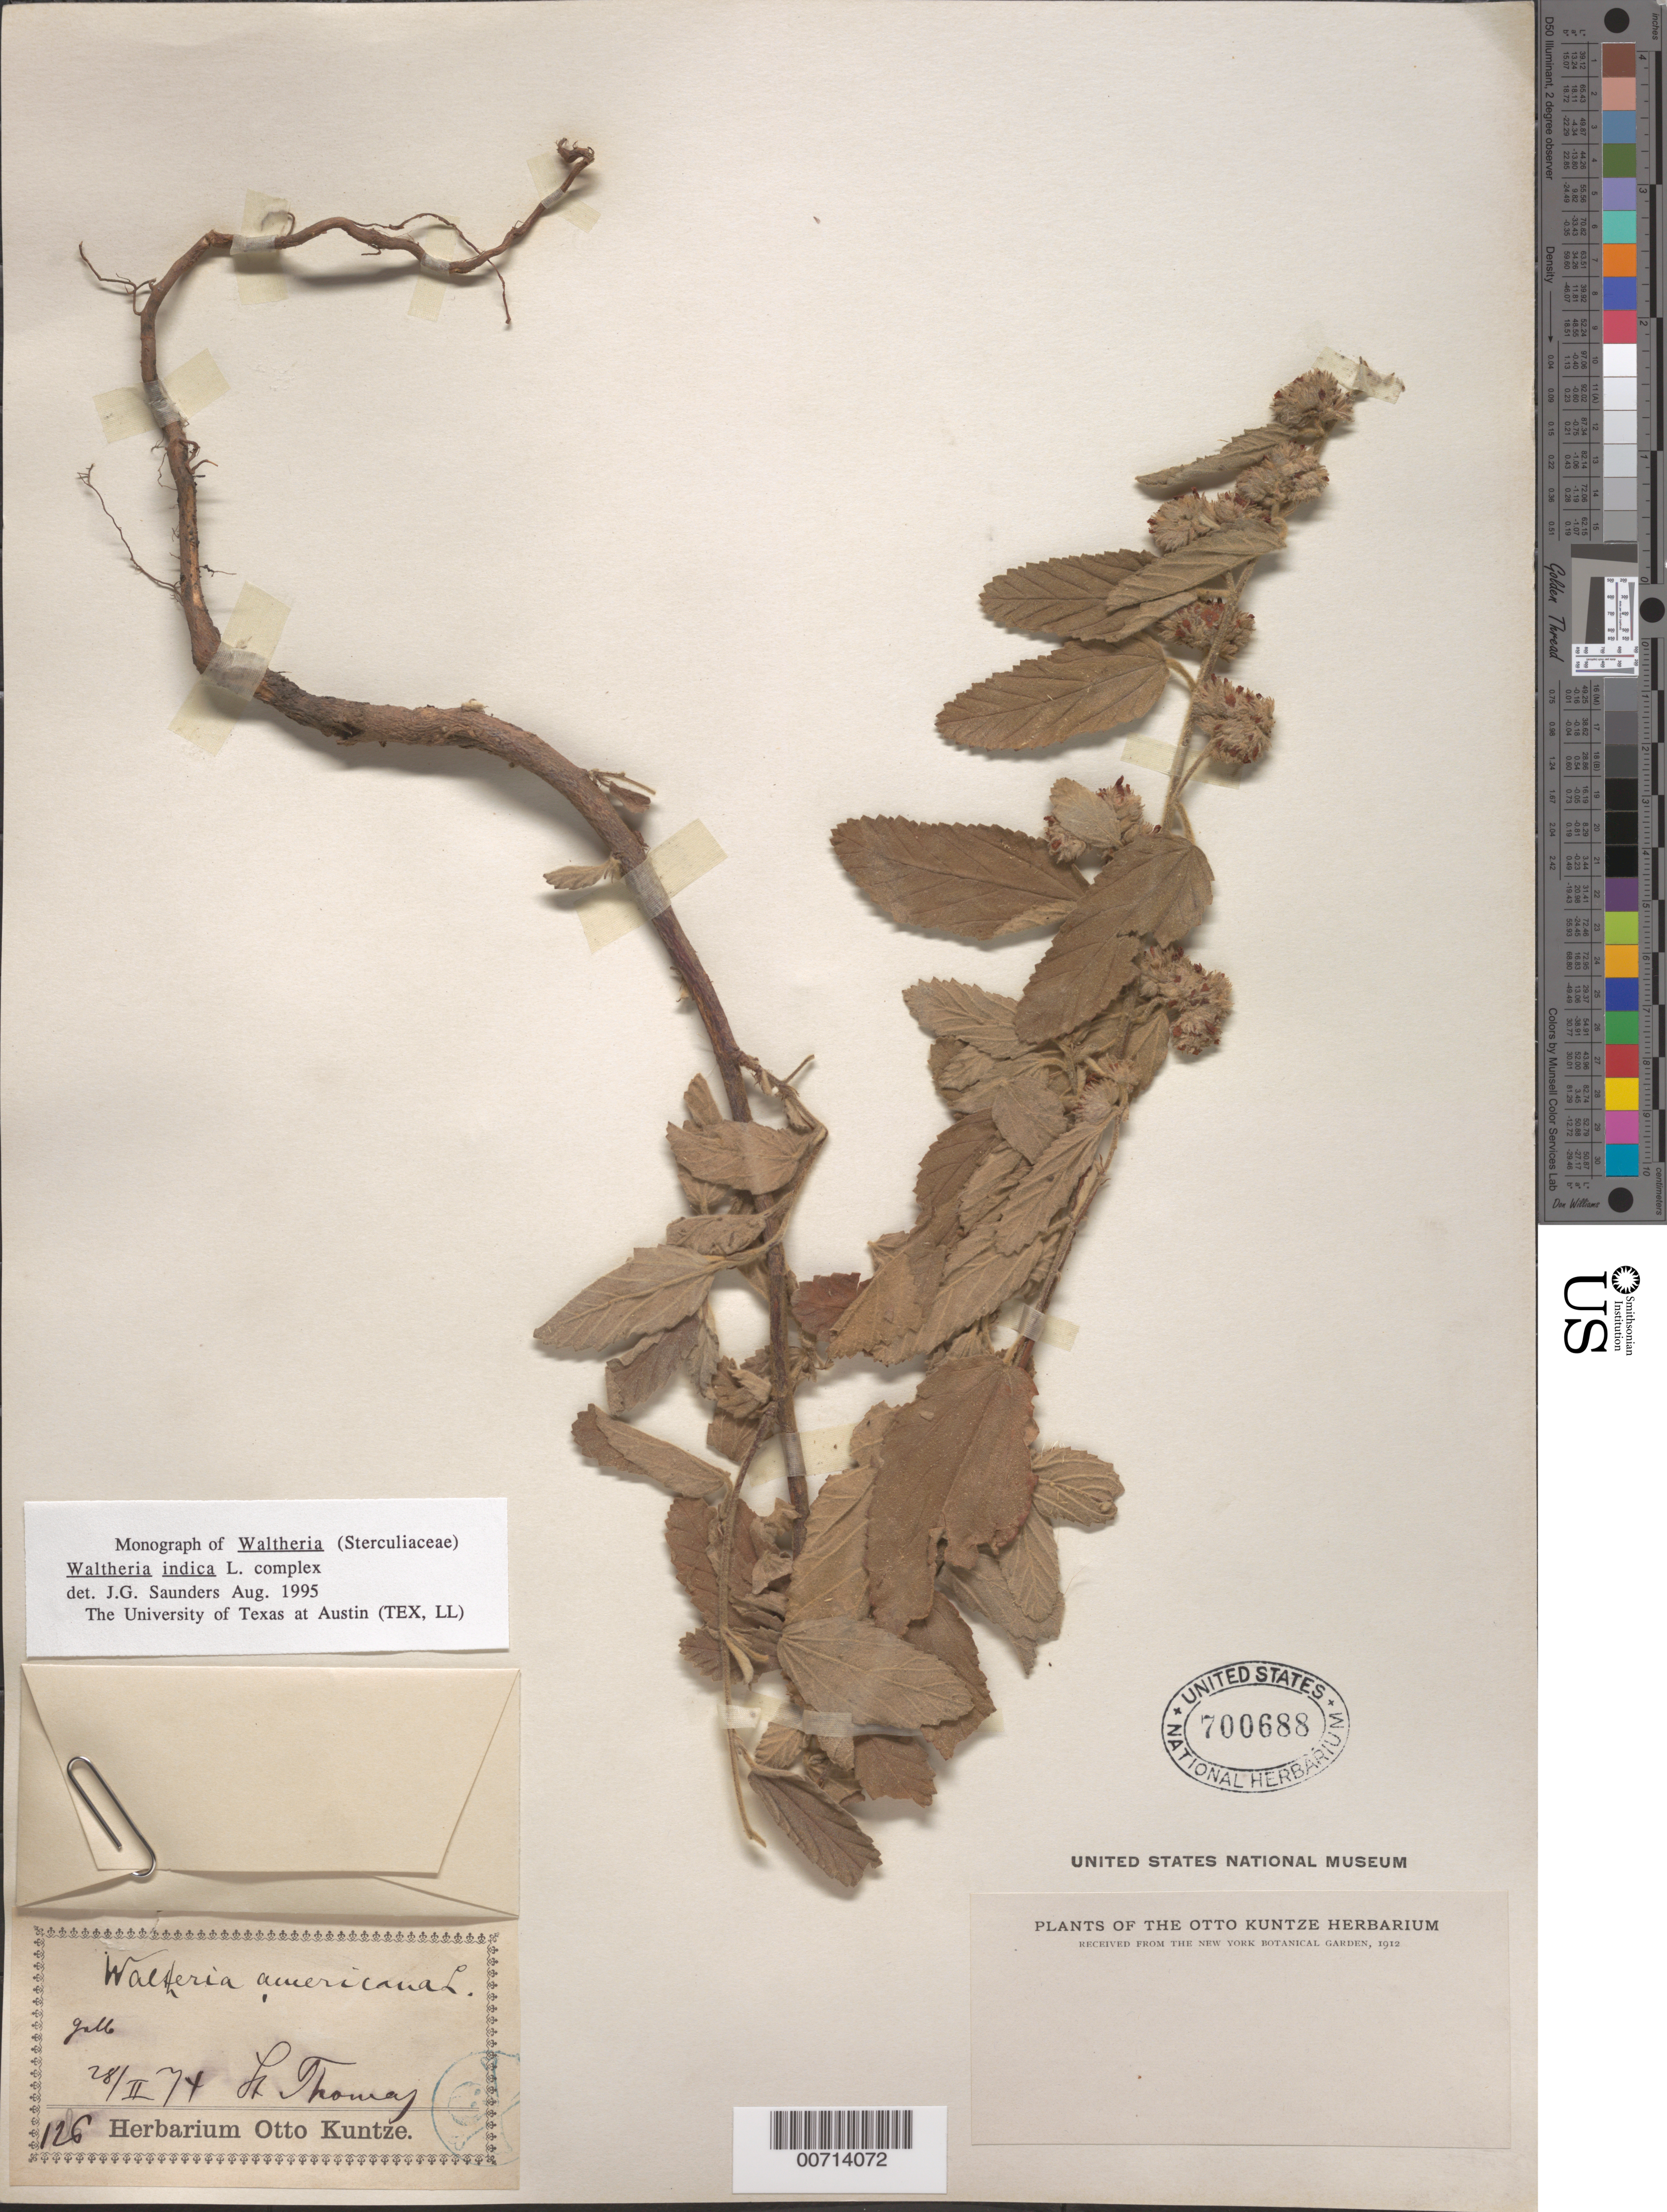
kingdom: Plantae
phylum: Tracheophyta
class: Magnoliopsida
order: Malvales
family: Malvaceae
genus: Waltheria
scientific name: Waltheria indica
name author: L.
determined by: Saunders, J. G.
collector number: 126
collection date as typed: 28 Feb 1874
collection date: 1874-02-28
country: U.S. Virgin Islands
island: St. Thomas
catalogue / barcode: US 700688